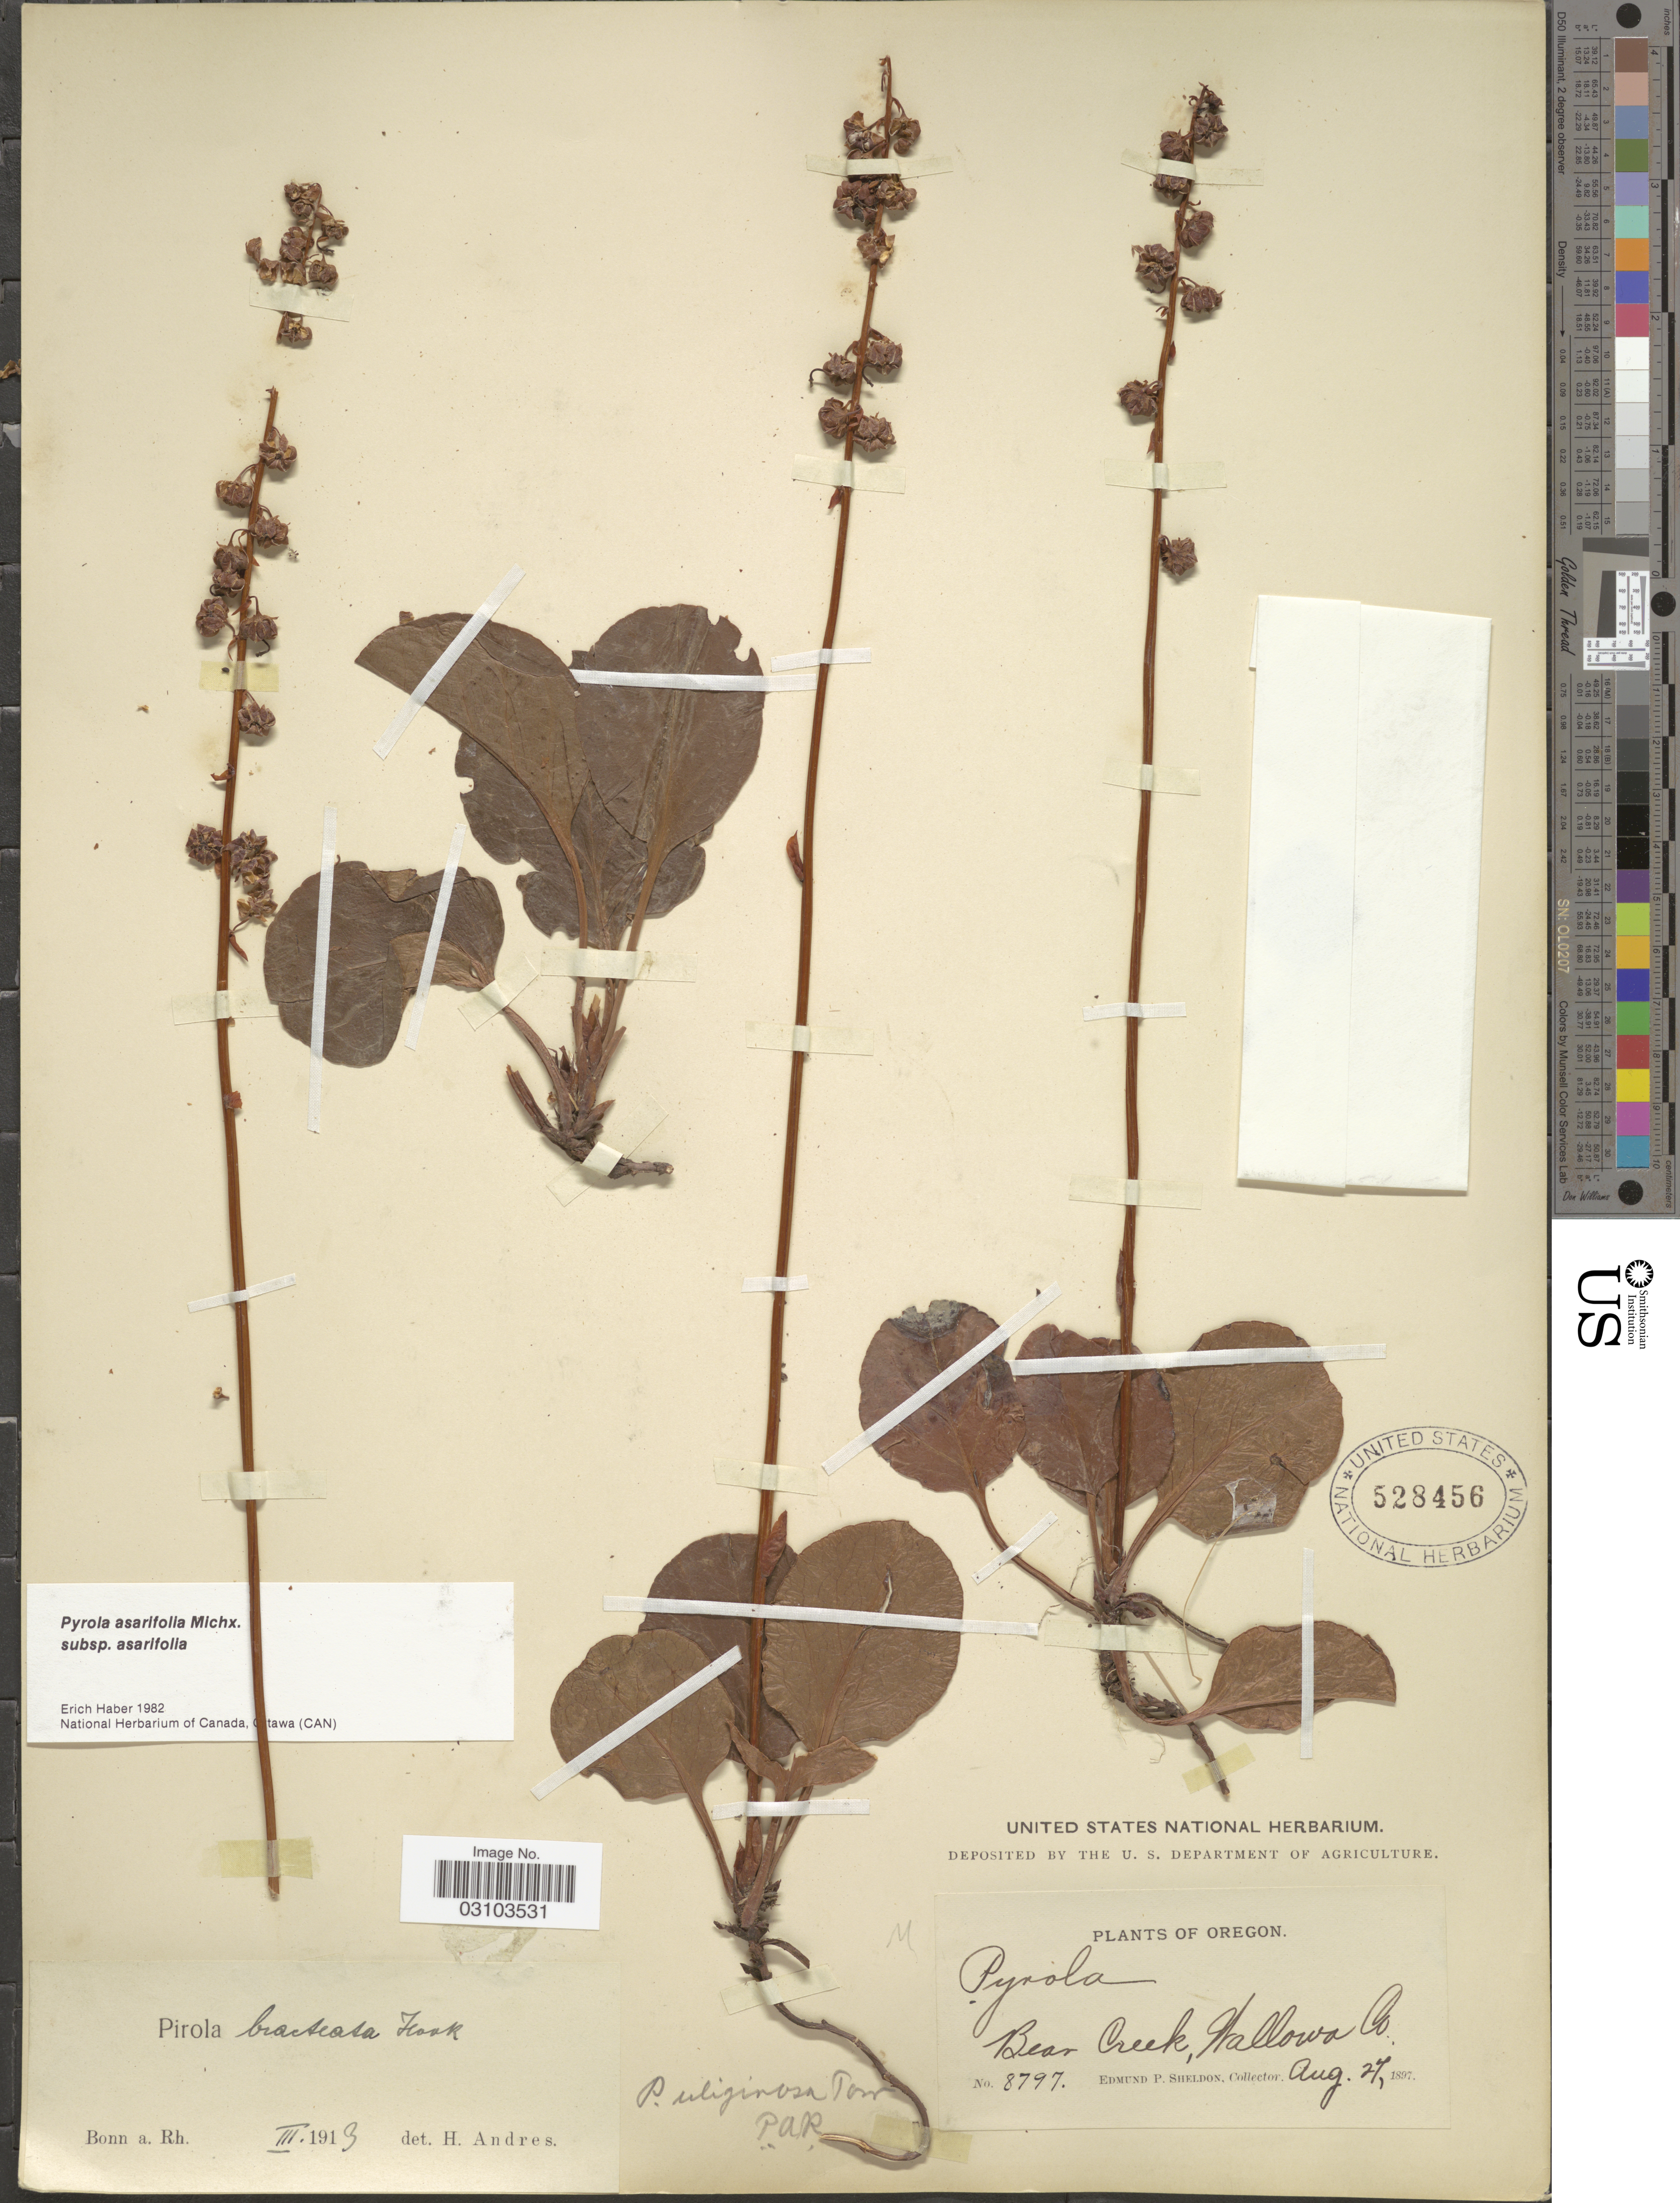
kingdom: Plantae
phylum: Tracheophyta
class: Magnoliopsida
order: Ericales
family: Ericaceae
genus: Pyrola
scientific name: Pyrola asarifolia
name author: Michx.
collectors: E. P. Sheldon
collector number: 8797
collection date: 1897-08-27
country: United States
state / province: Oregon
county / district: Wallowa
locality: Bear Creek, Wallowa Co.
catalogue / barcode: US 528456